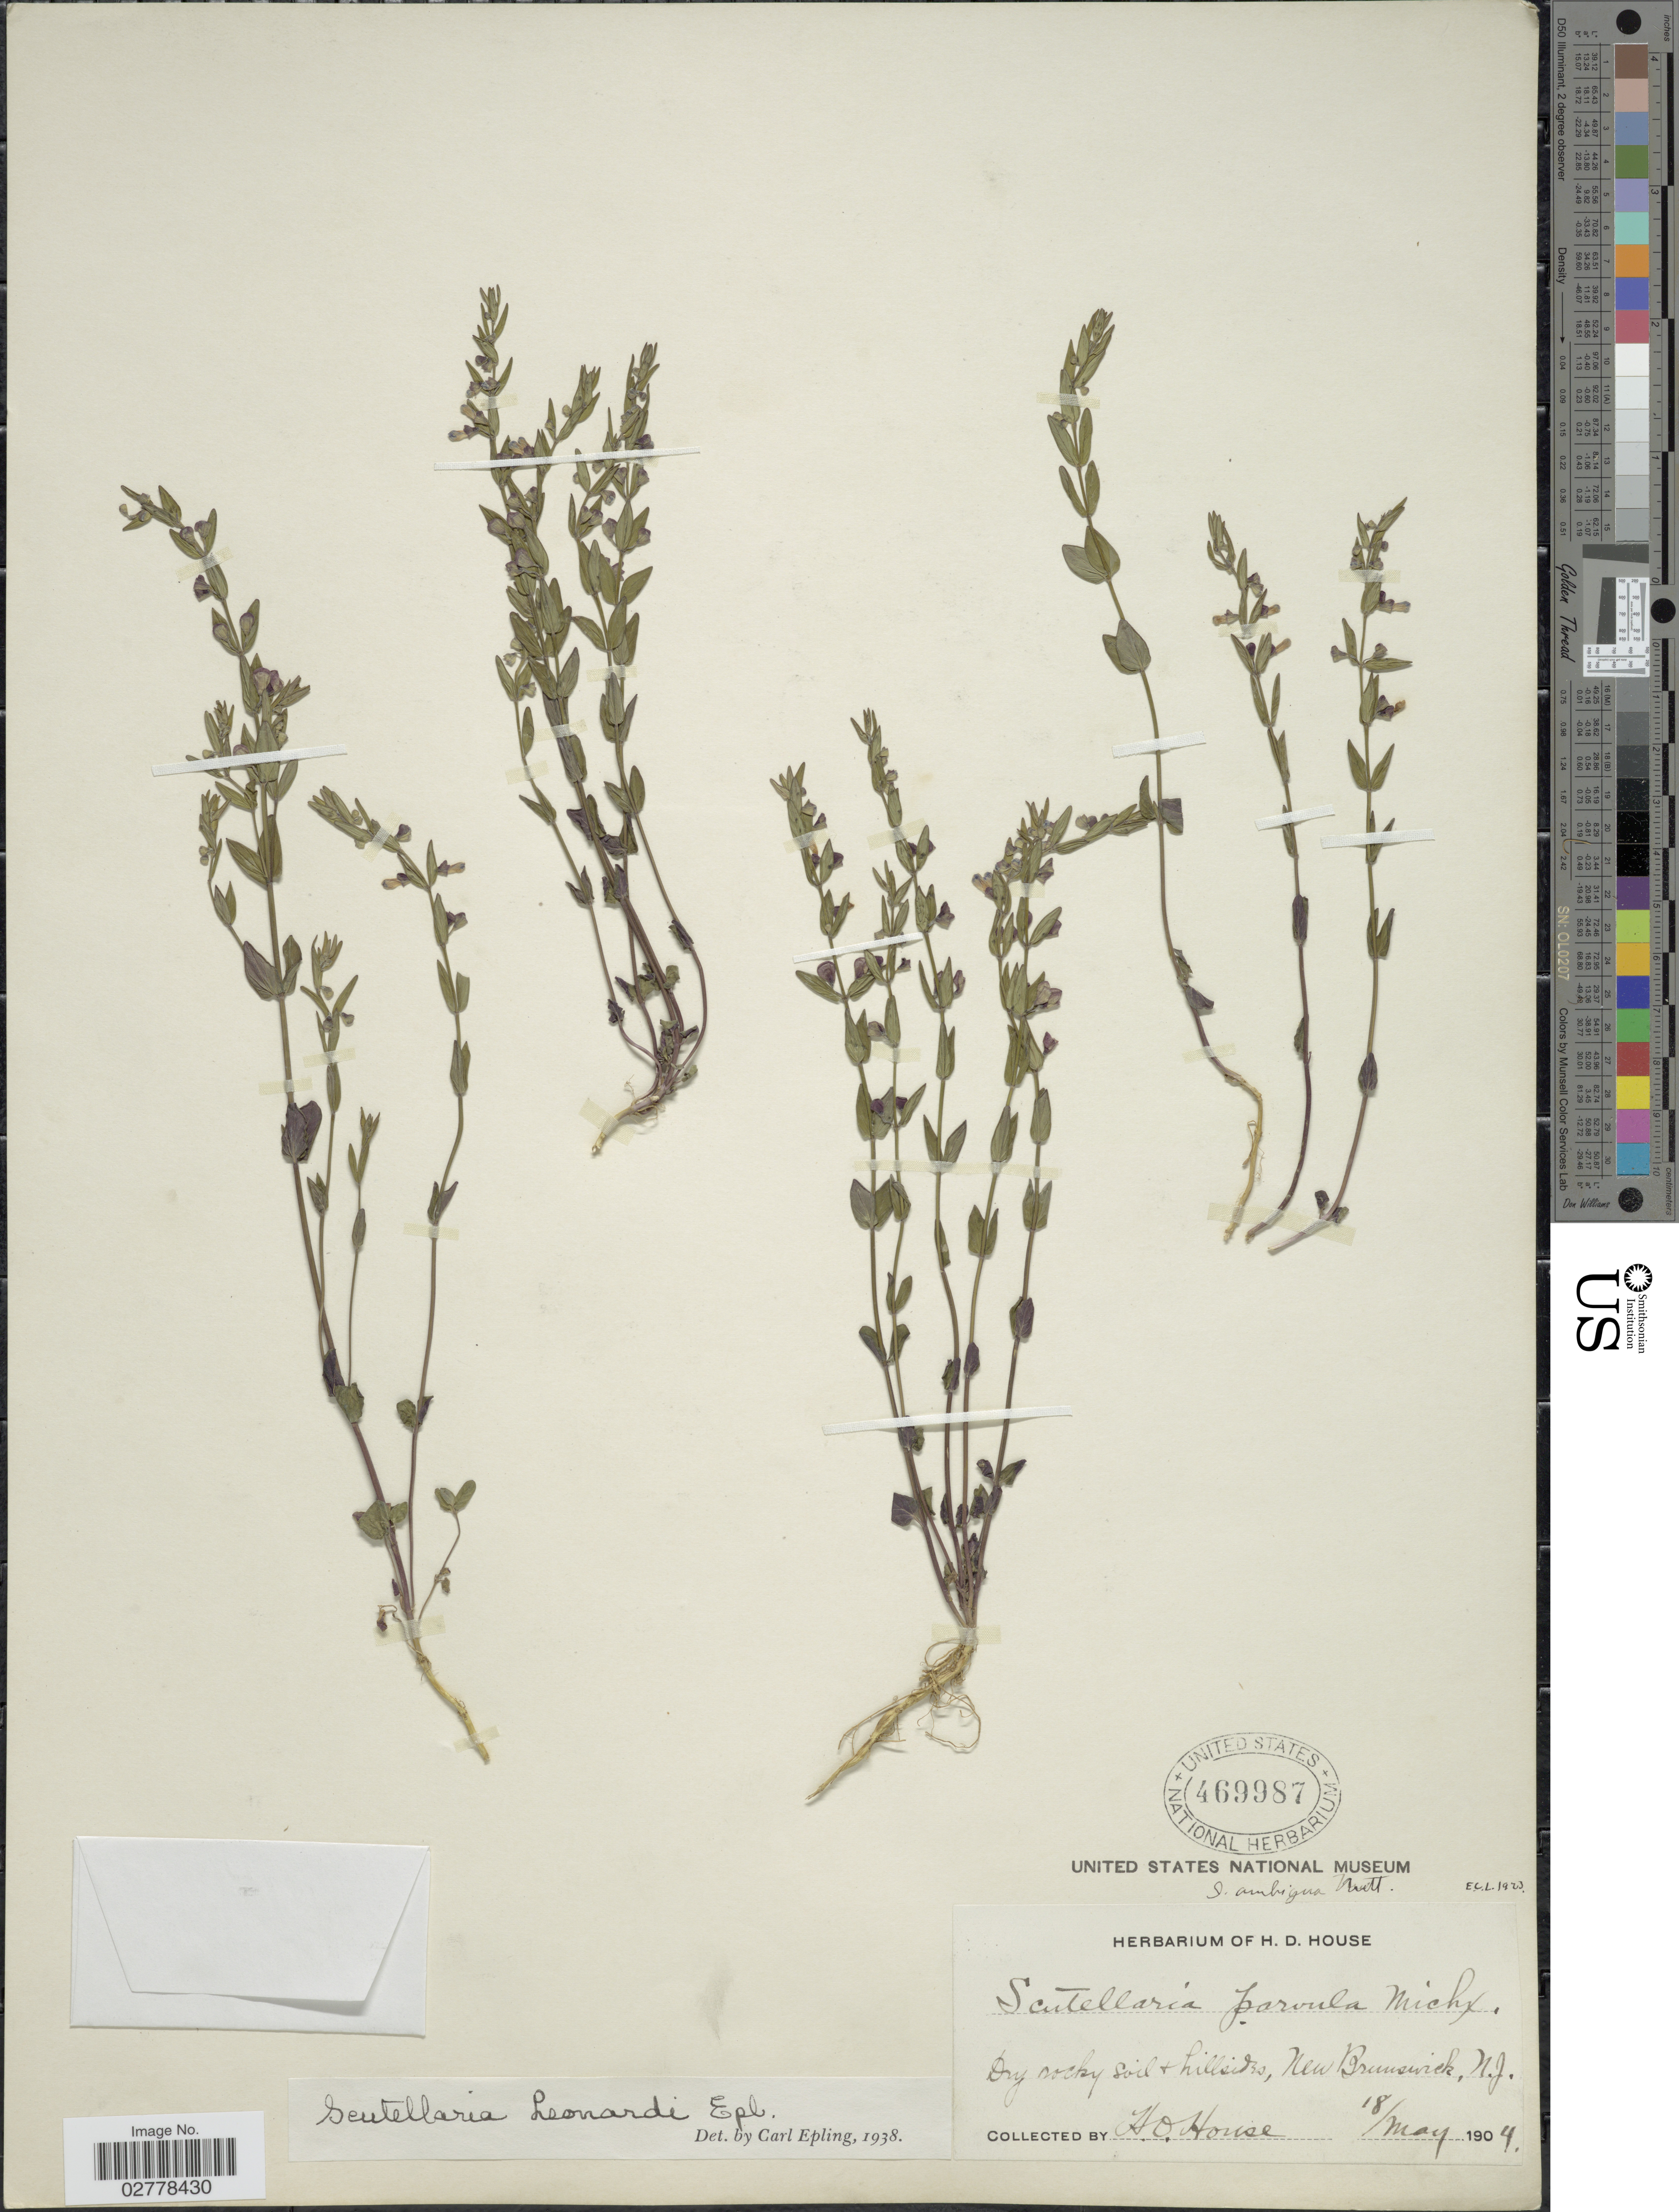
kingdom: Plantae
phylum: Tracheophyta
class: Magnoliopsida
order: Lamiales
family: Lamiaceae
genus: Scutellaria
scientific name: Scutellaria leonardii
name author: Epling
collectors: H. D. House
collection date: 1904-05-18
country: United States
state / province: New Jersey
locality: Dry rocky soil & hillsides, New Brunswick.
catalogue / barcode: US 469987